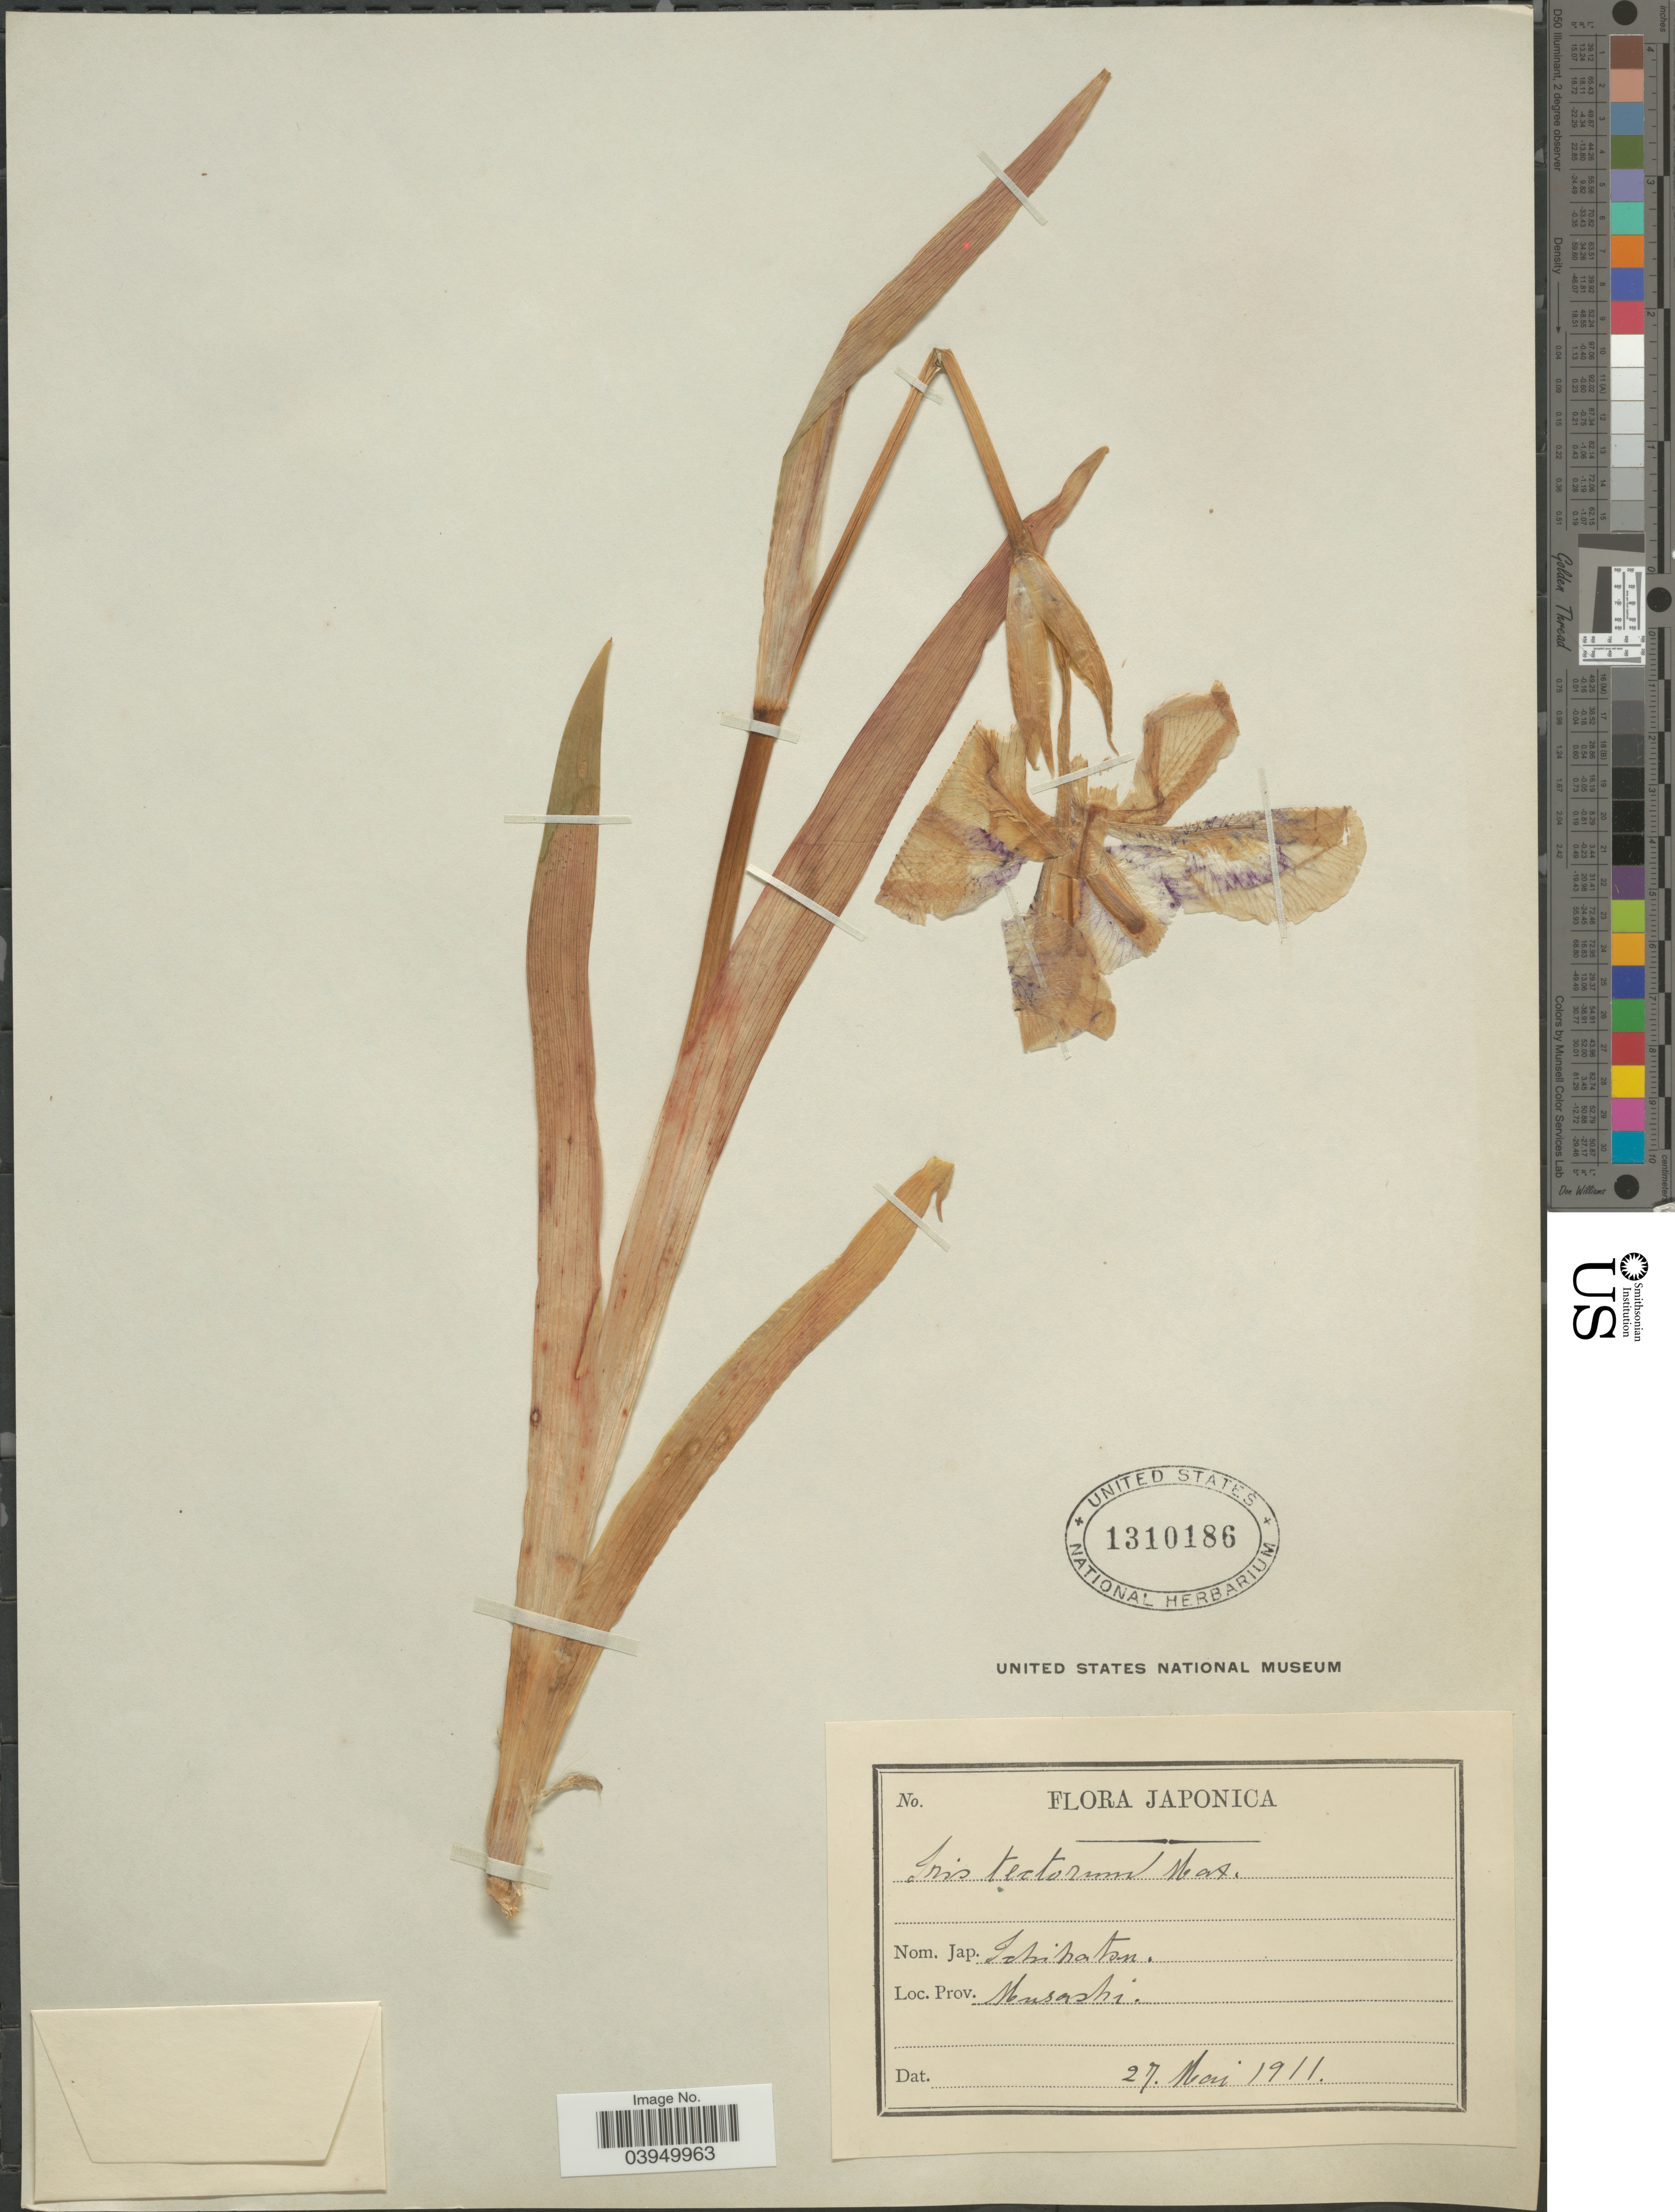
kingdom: Plantae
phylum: Tracheophyta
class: Liliopsida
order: Asparagales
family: Iridaceae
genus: Iris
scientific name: Iris tectorum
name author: Maxim.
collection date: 1911-05-27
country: Japan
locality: Musashi.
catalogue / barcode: US 1310186